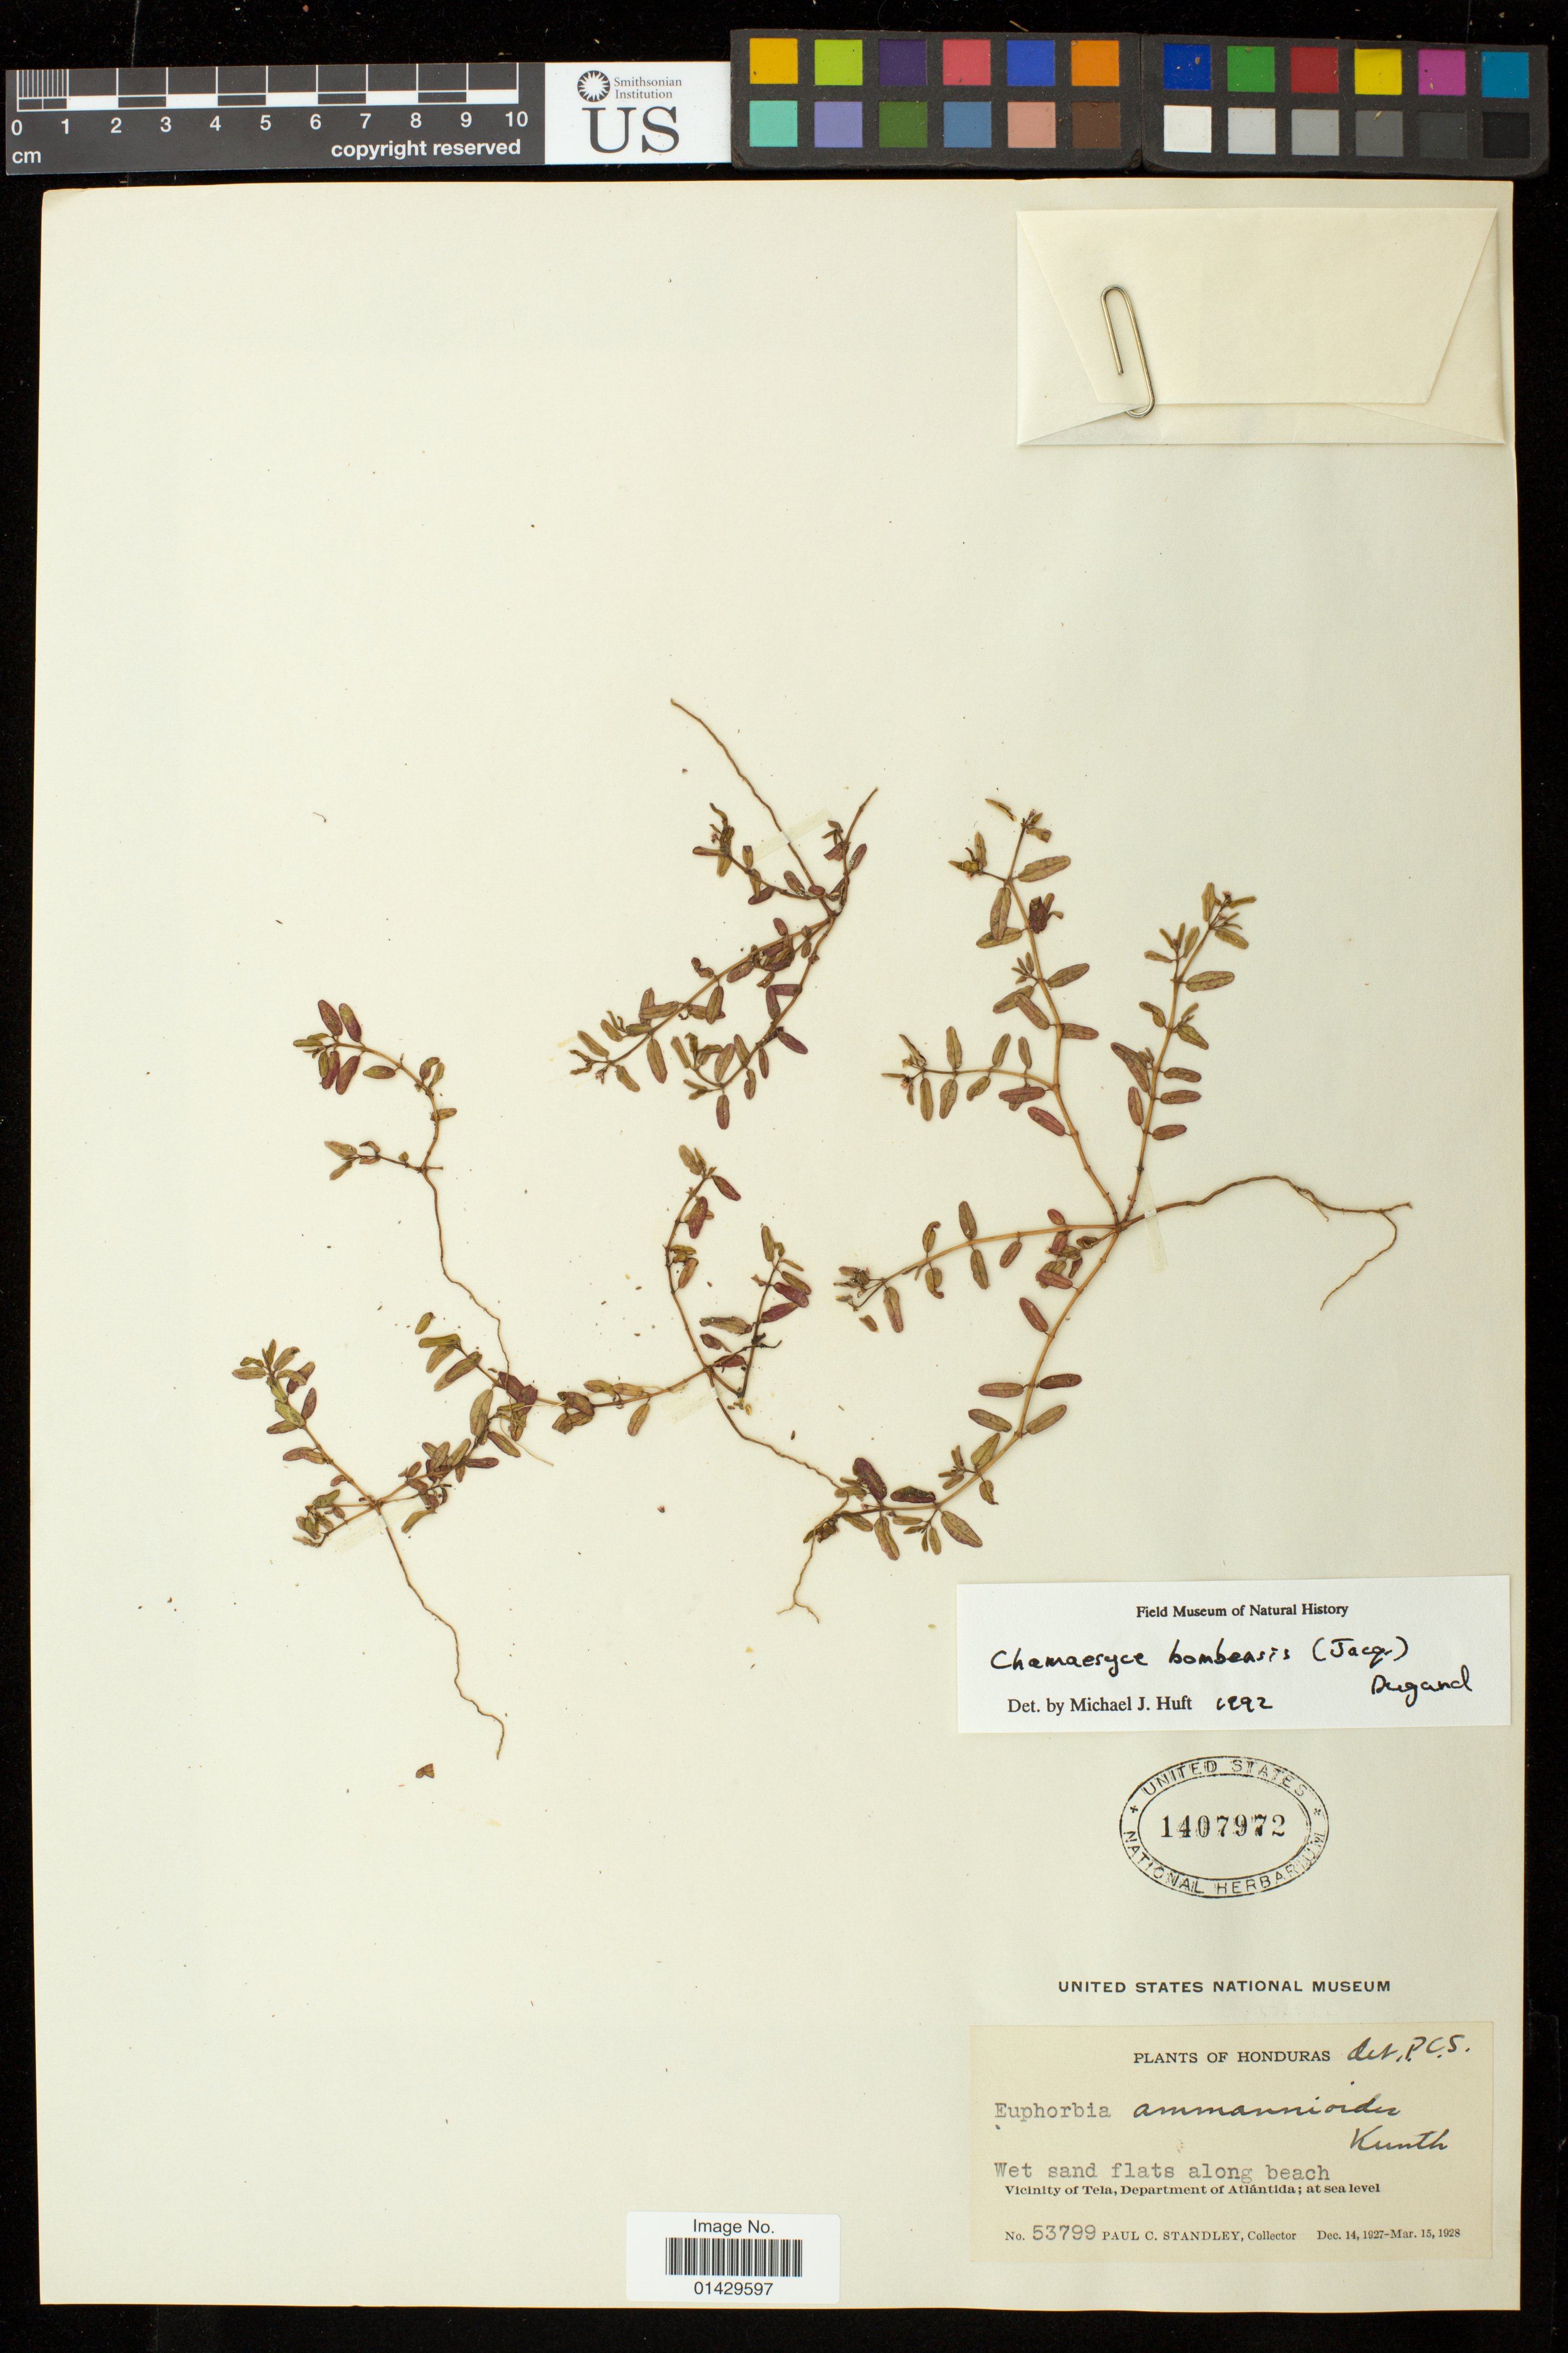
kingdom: Plantae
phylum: Tracheophyta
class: Magnoliopsida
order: Malpighiales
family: Euphorbiaceae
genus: Euphorbia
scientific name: Euphorbia bombensis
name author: Jacq.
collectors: P. C. Standley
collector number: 53799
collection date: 1927-12-14/1928-03-15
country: Honduras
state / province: Atlántida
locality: Wet sand flats along beach; Vicinity of Tela, Department of Atlántida; at sea level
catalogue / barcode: US 1407972